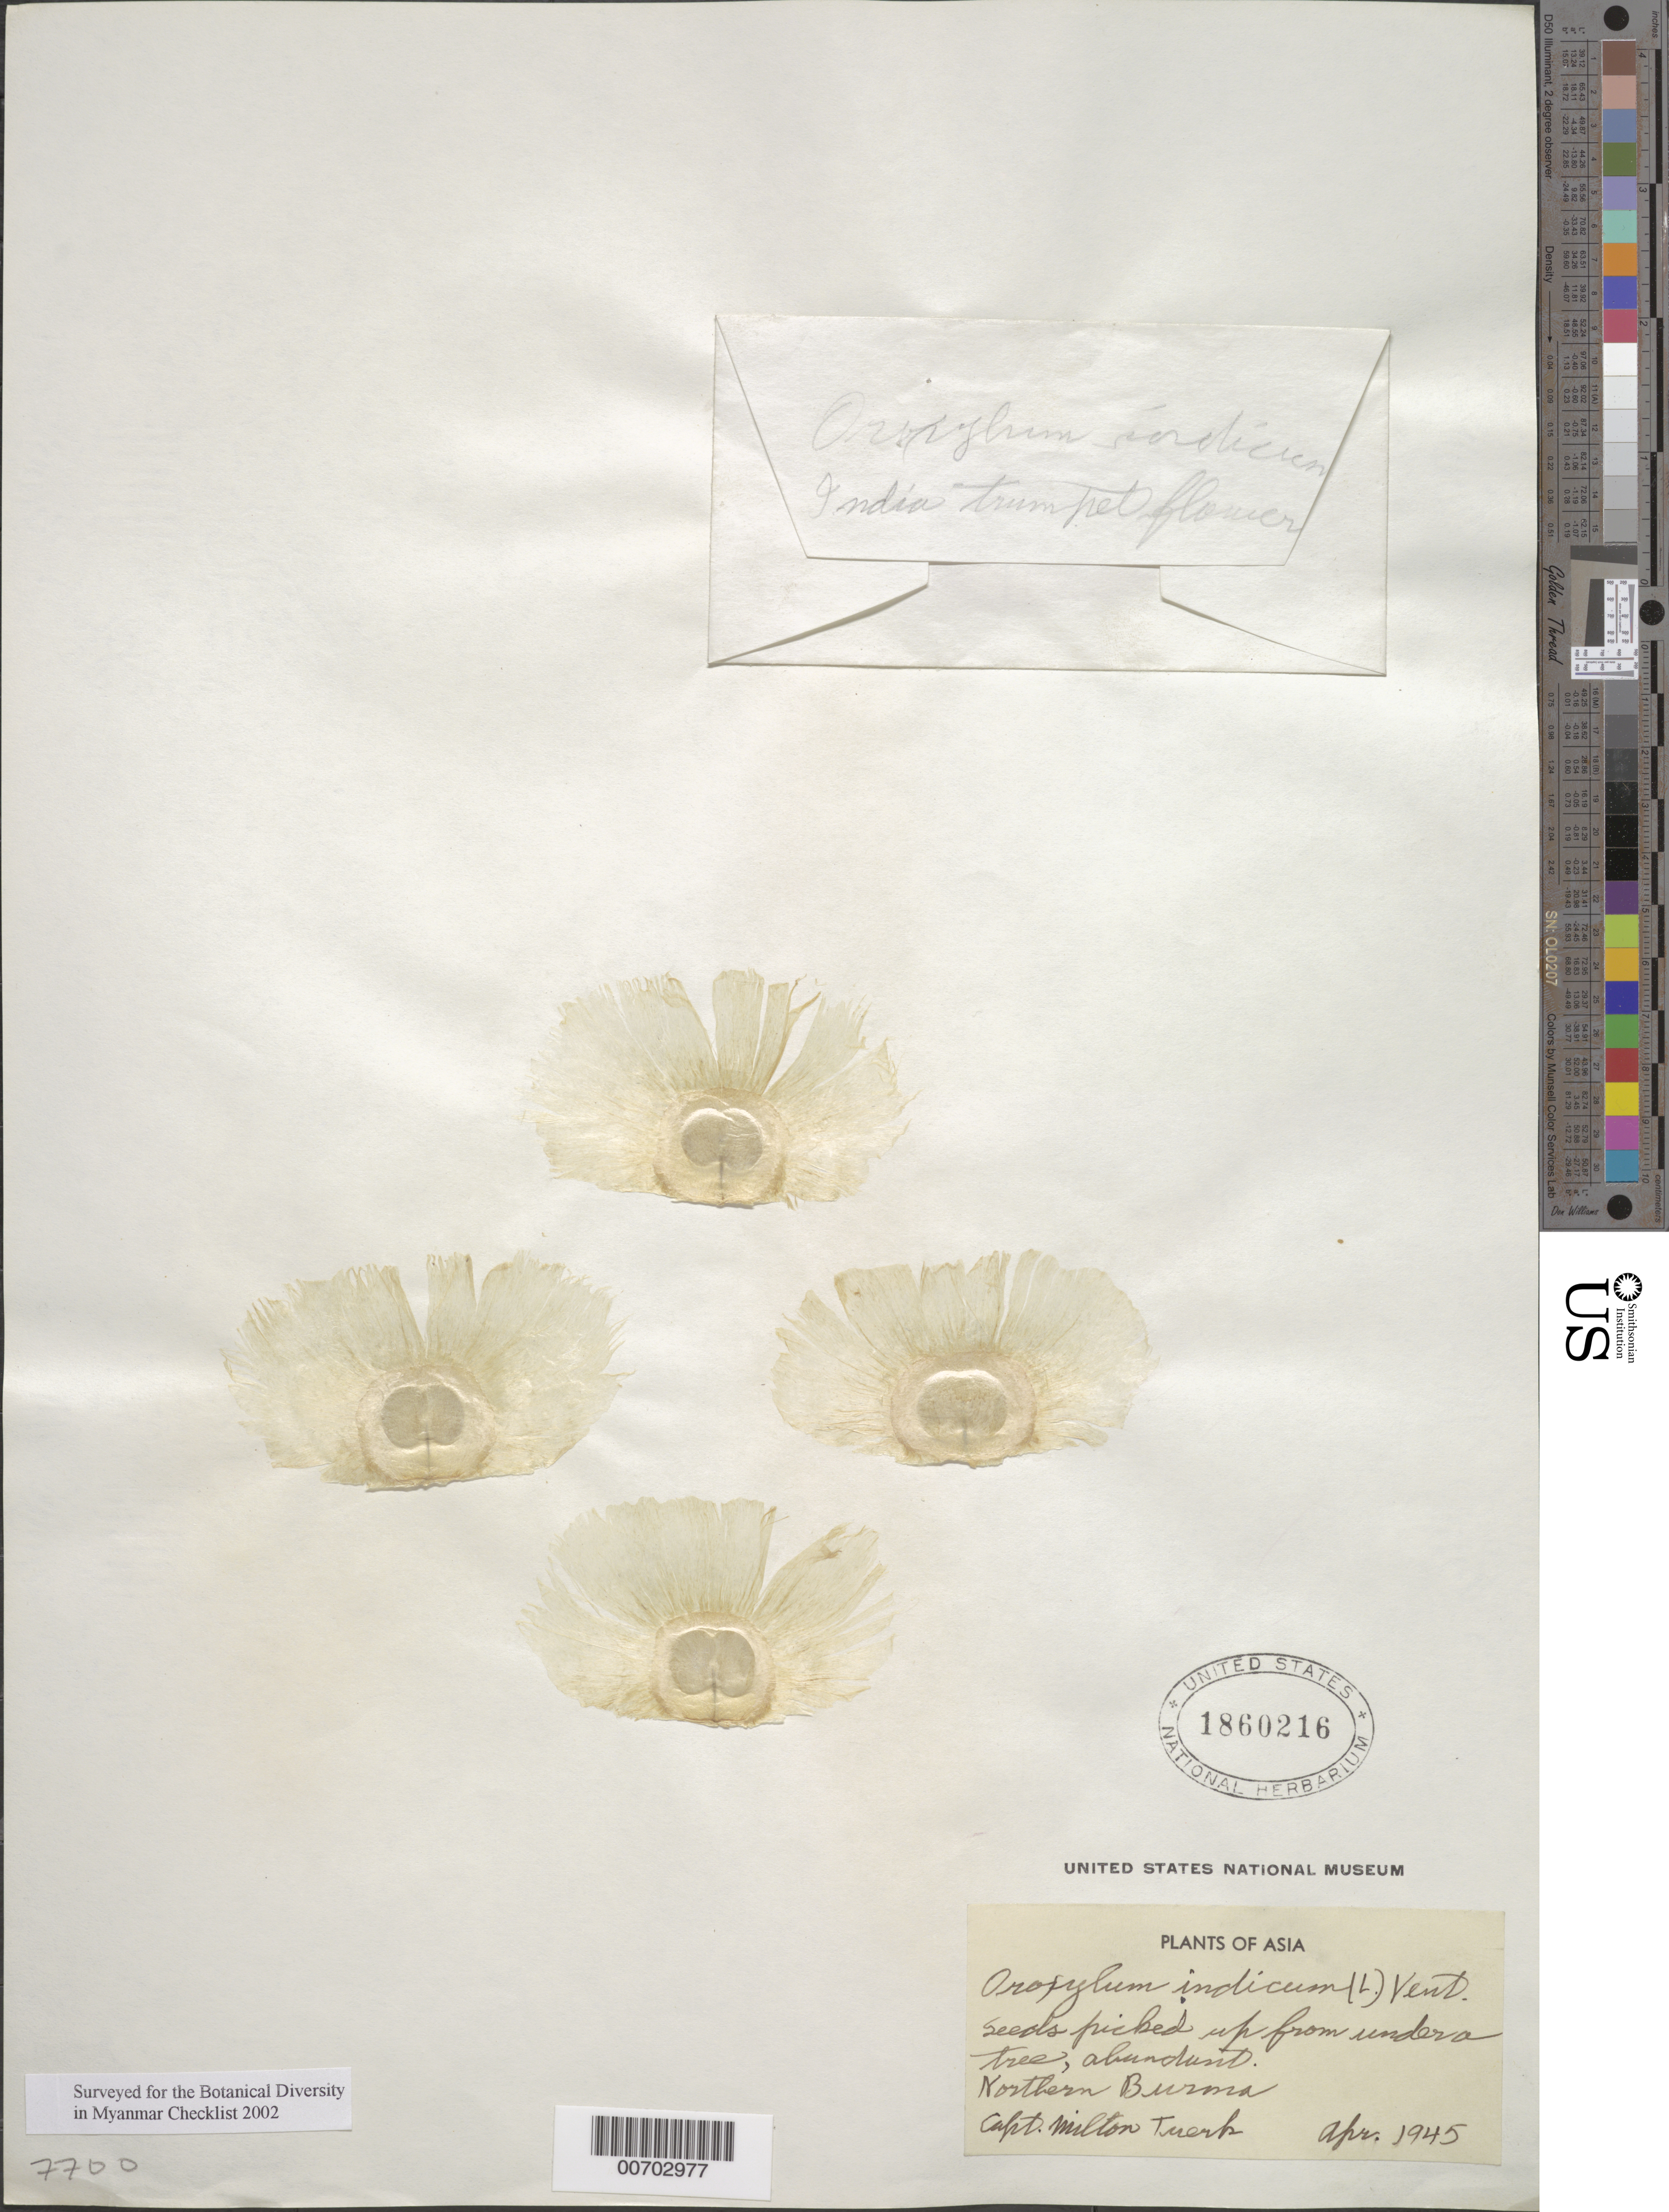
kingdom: Plantae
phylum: Tracheophyta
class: Magnoliopsida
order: Lamiales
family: Bignoniaceae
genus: Oroxylum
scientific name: Oroxylum indicum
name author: (L.) Kurz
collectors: M. Tuerk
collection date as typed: Apr 1945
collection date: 1945-04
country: Myanmar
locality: Northern Burma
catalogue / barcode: US 1860216